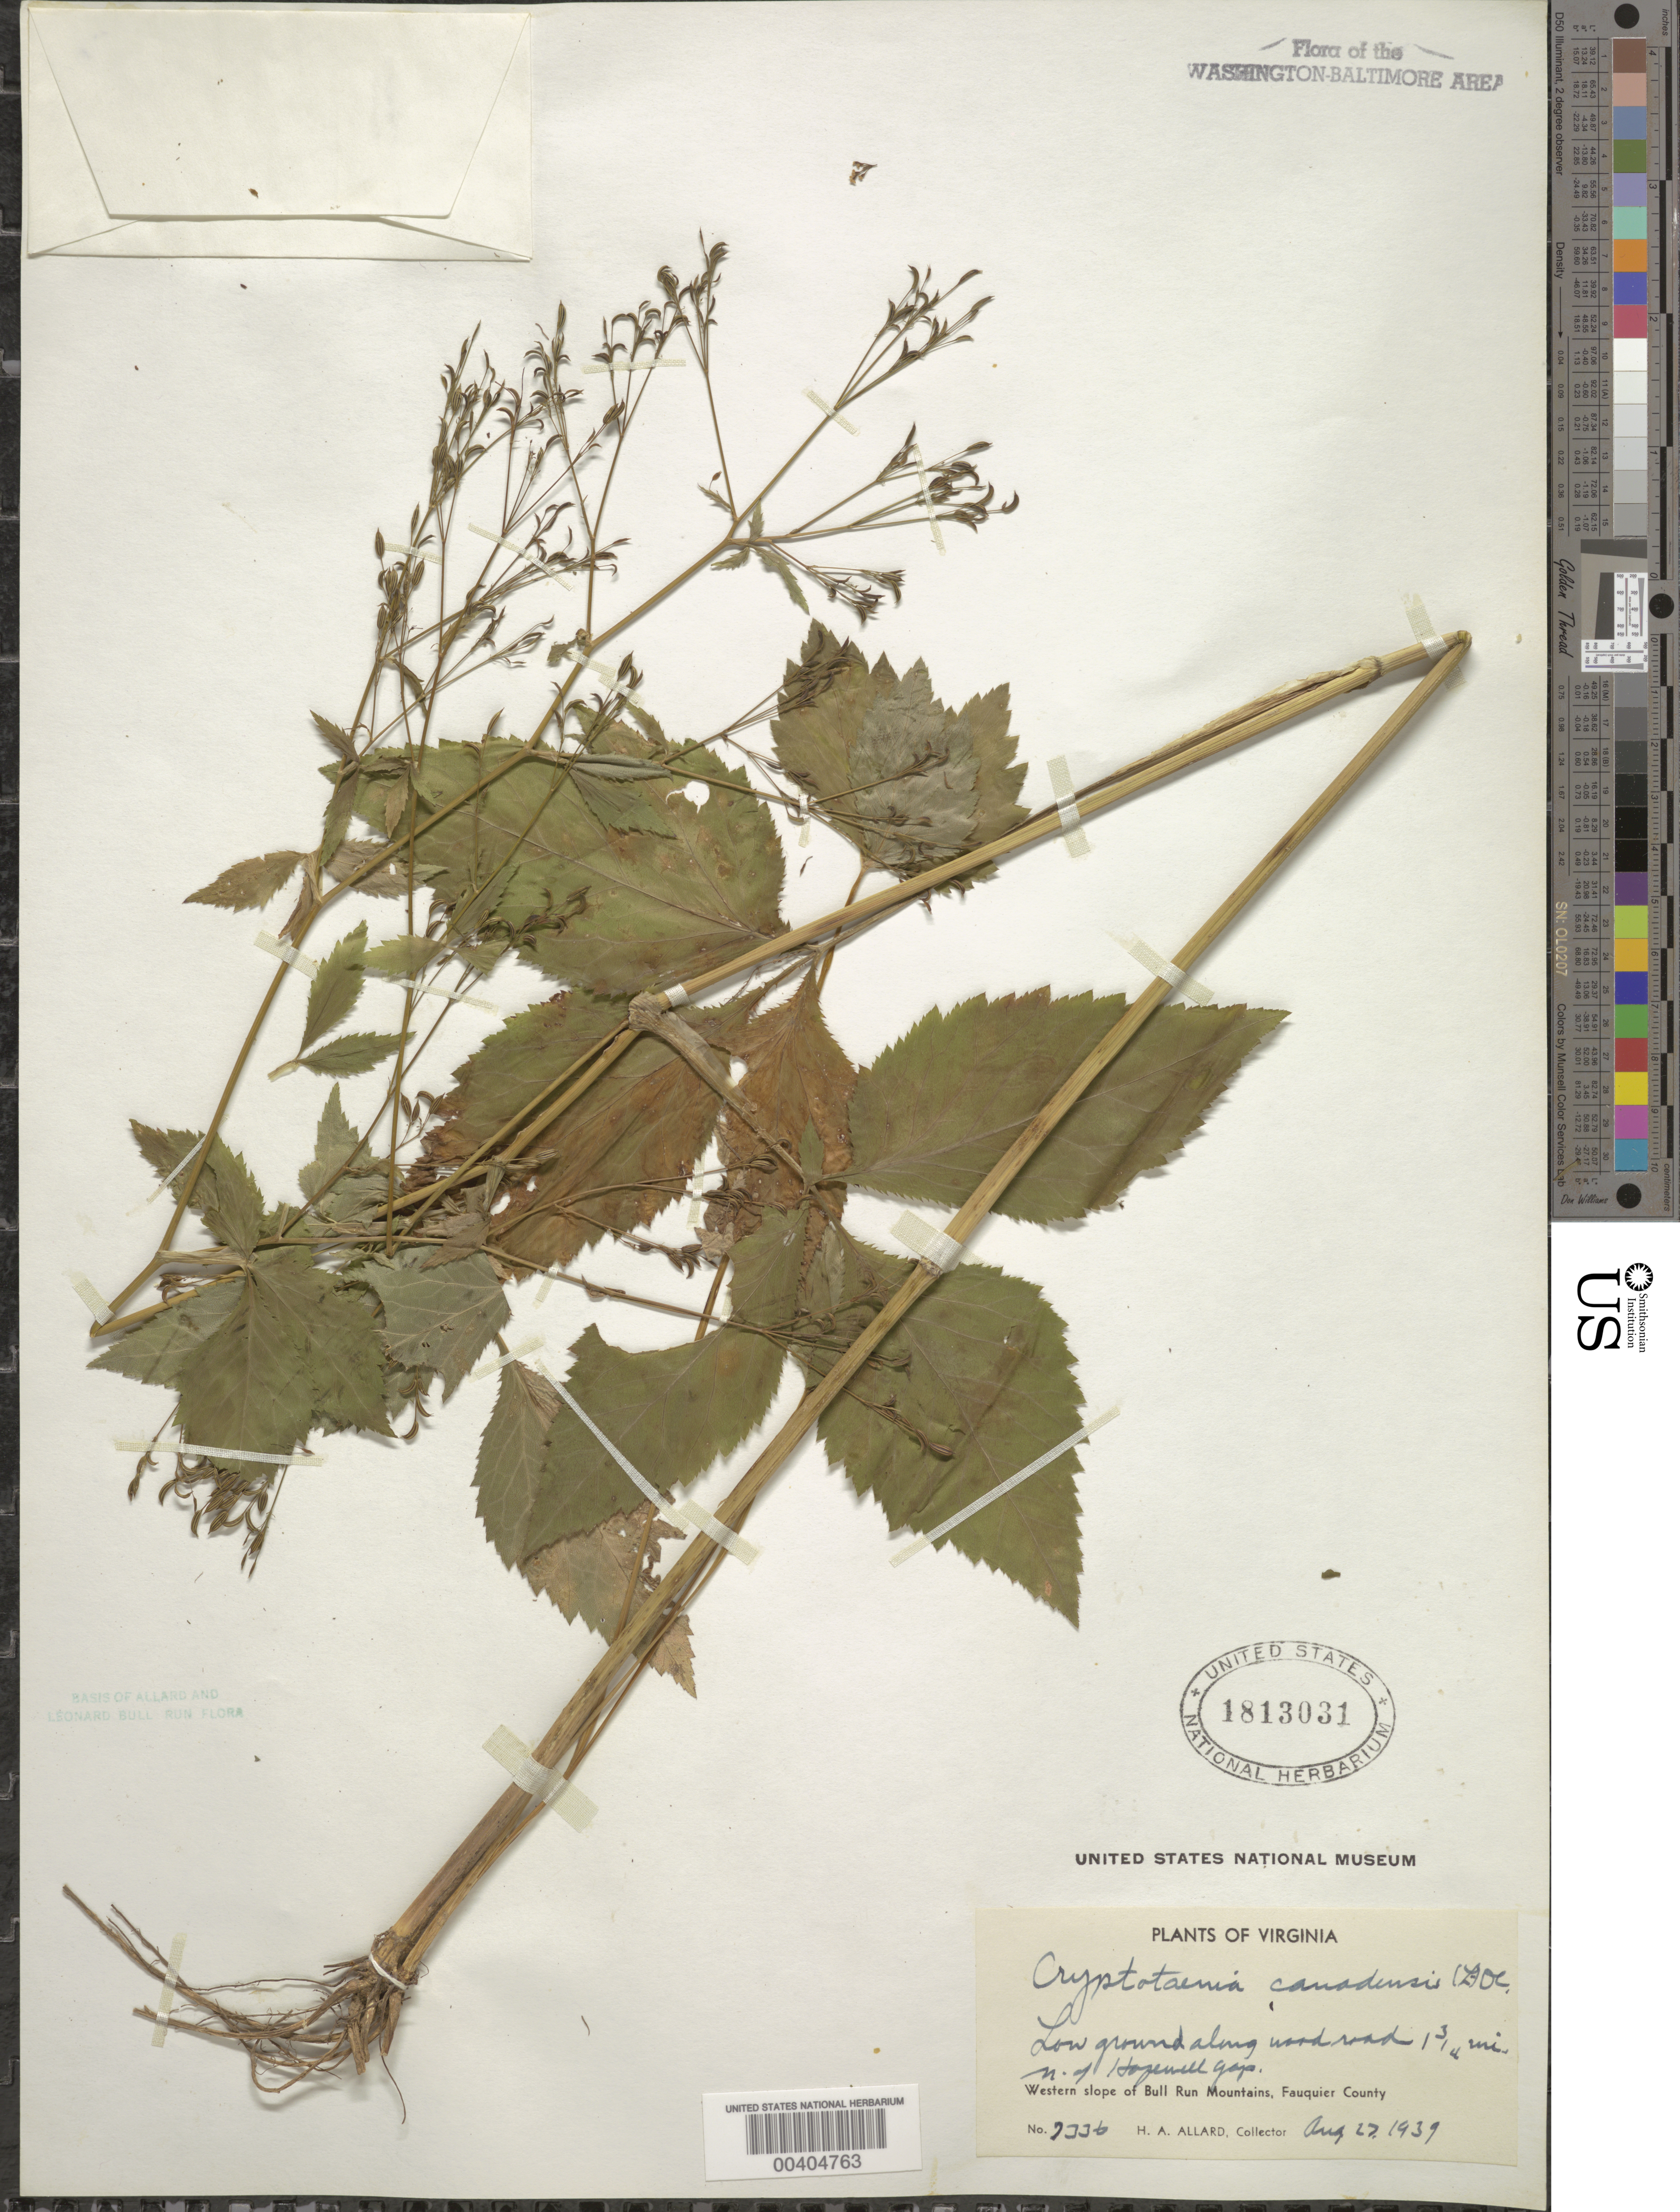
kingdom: Plantae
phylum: Tracheophyta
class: Magnoliopsida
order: Apiales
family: Apiaceae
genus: Cryptotaenia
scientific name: Cryptotaenia canadensis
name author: (L.) DC.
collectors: H. A. Allard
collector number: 7336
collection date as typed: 27 Aug 1939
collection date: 1939-08-27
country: United States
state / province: Virginia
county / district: Fauquier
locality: North of Hopewell Gap, western slope of Bull Run Mts.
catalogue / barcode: US 1813031